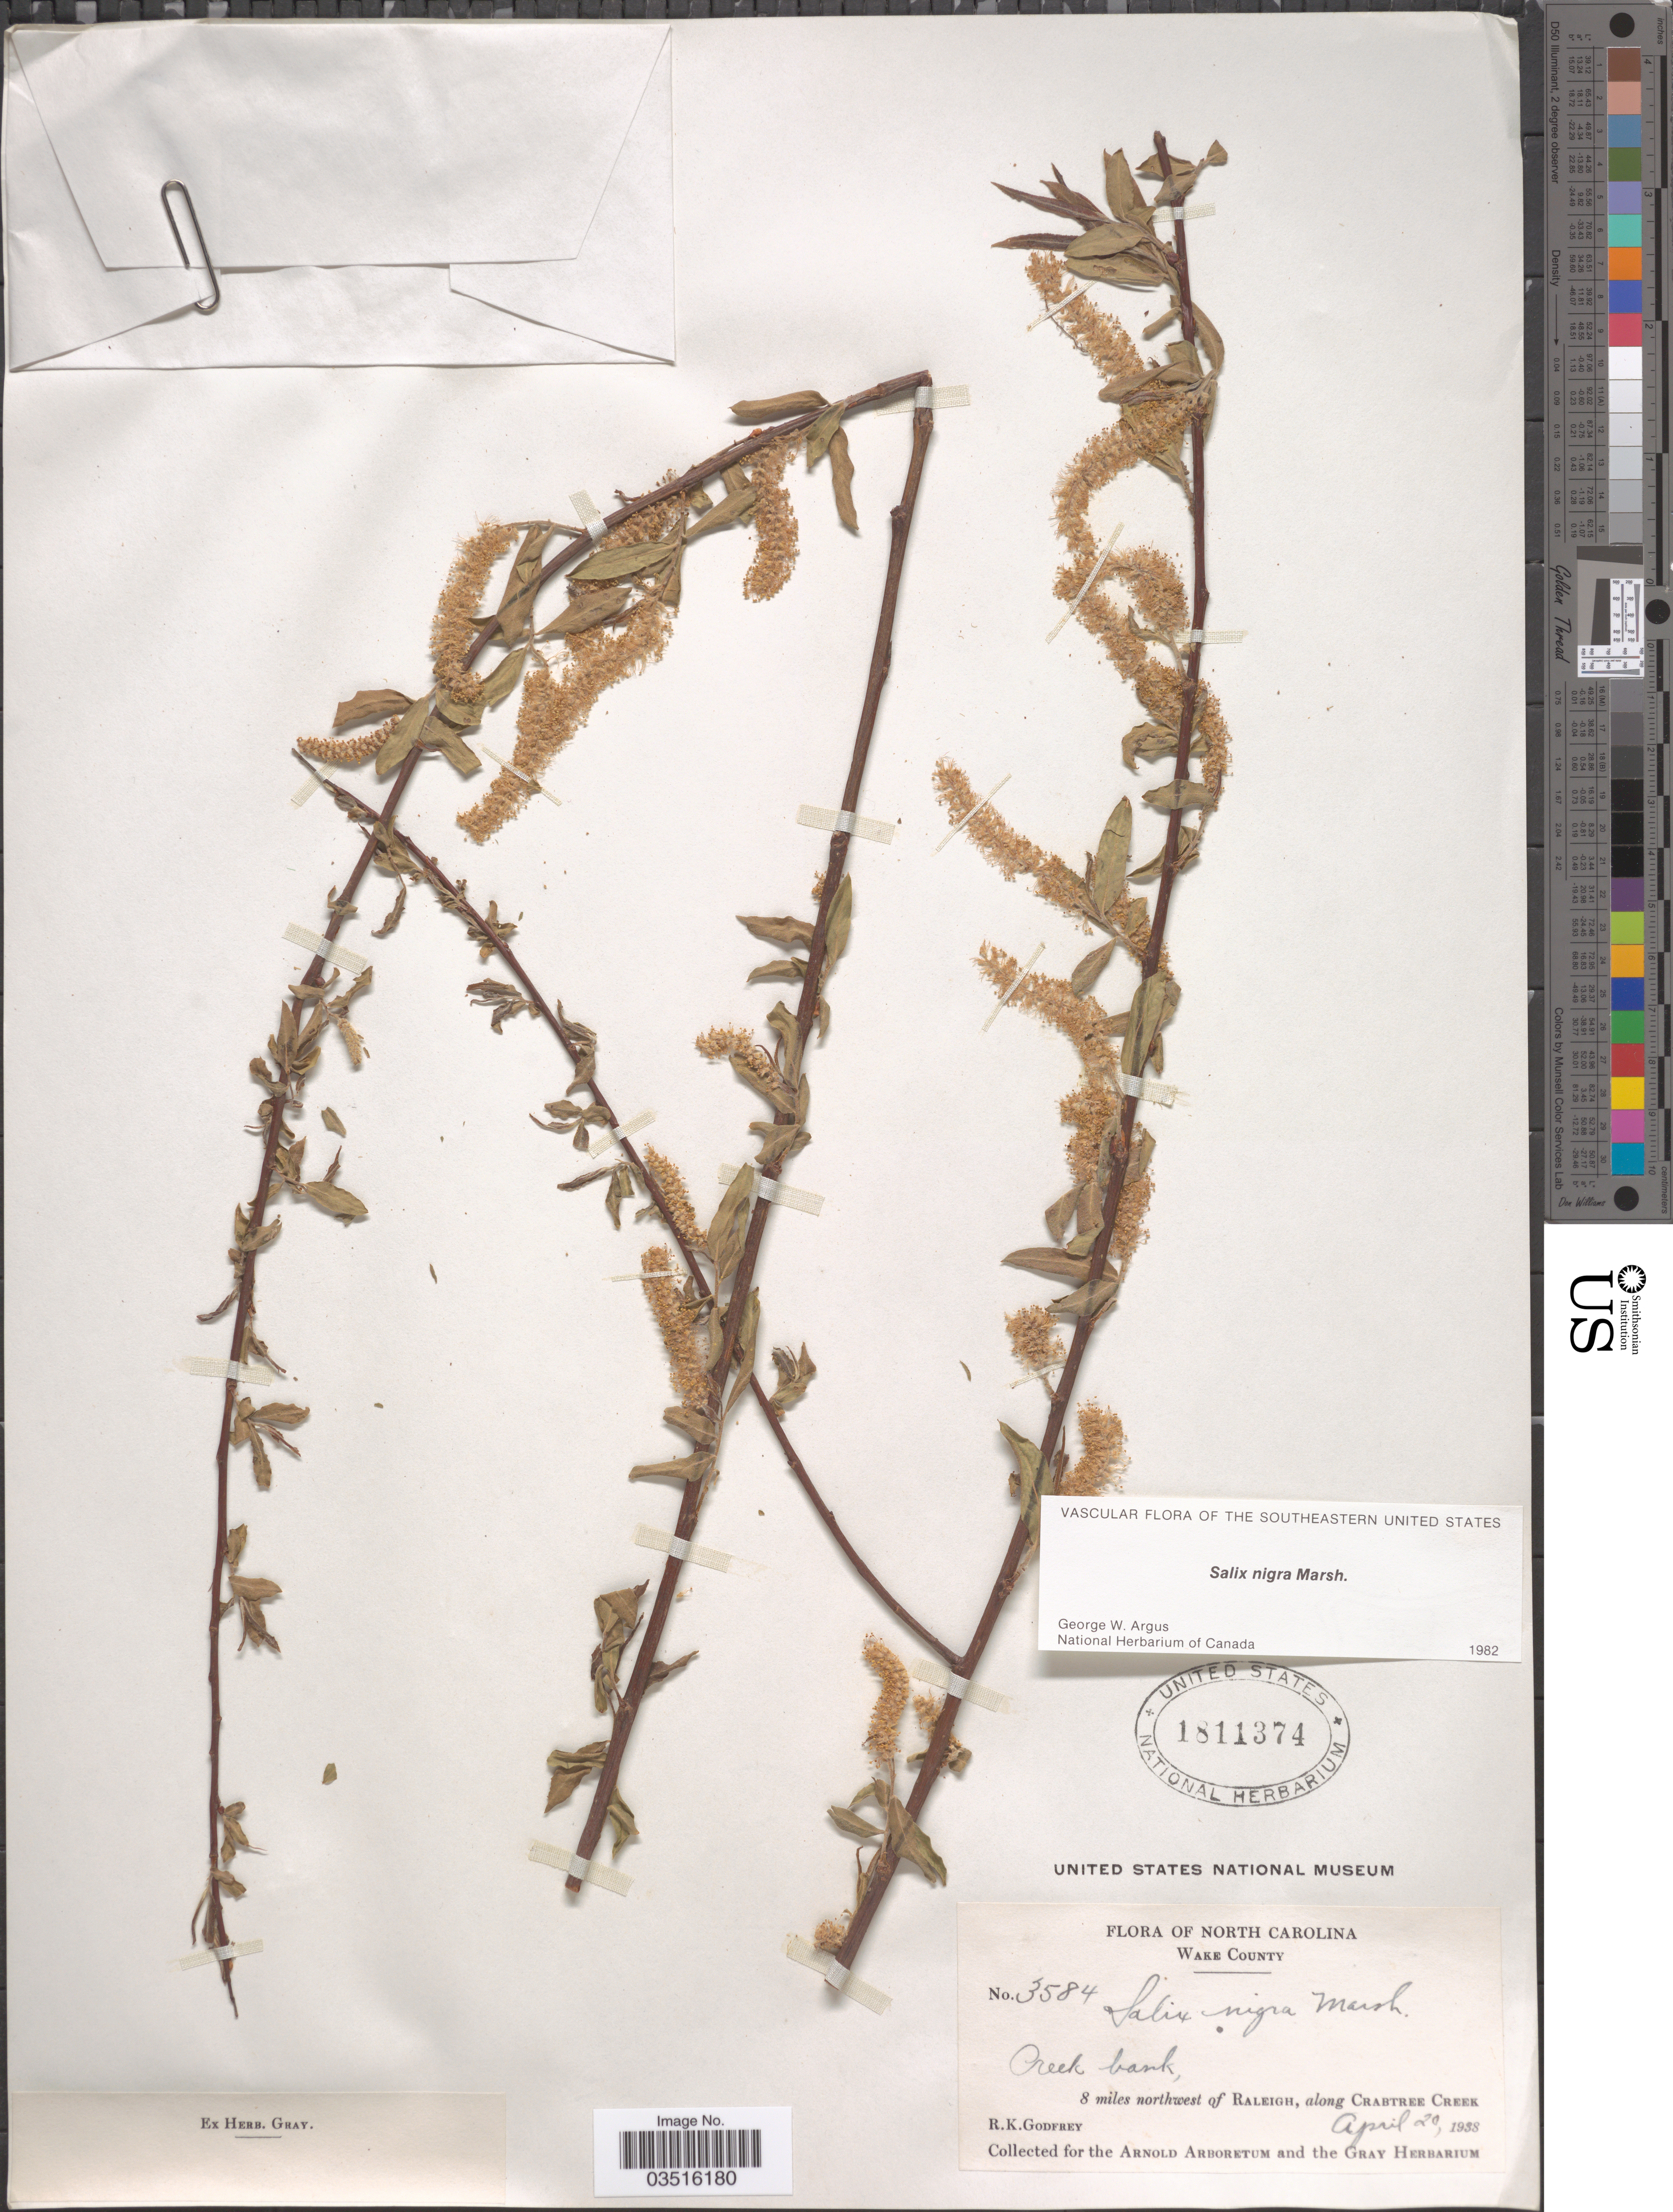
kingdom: Plantae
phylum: Tracheophyta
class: Magnoliopsida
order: Malpighiales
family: Salicaceae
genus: Salix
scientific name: Salix nigra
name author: Marshall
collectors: R. K. Godfrey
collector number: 3584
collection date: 1938-04-20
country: United States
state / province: North Carolina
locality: Wake County. 8 miles northwest of Raleigh, along Crabtree Creek.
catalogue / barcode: US 1811374